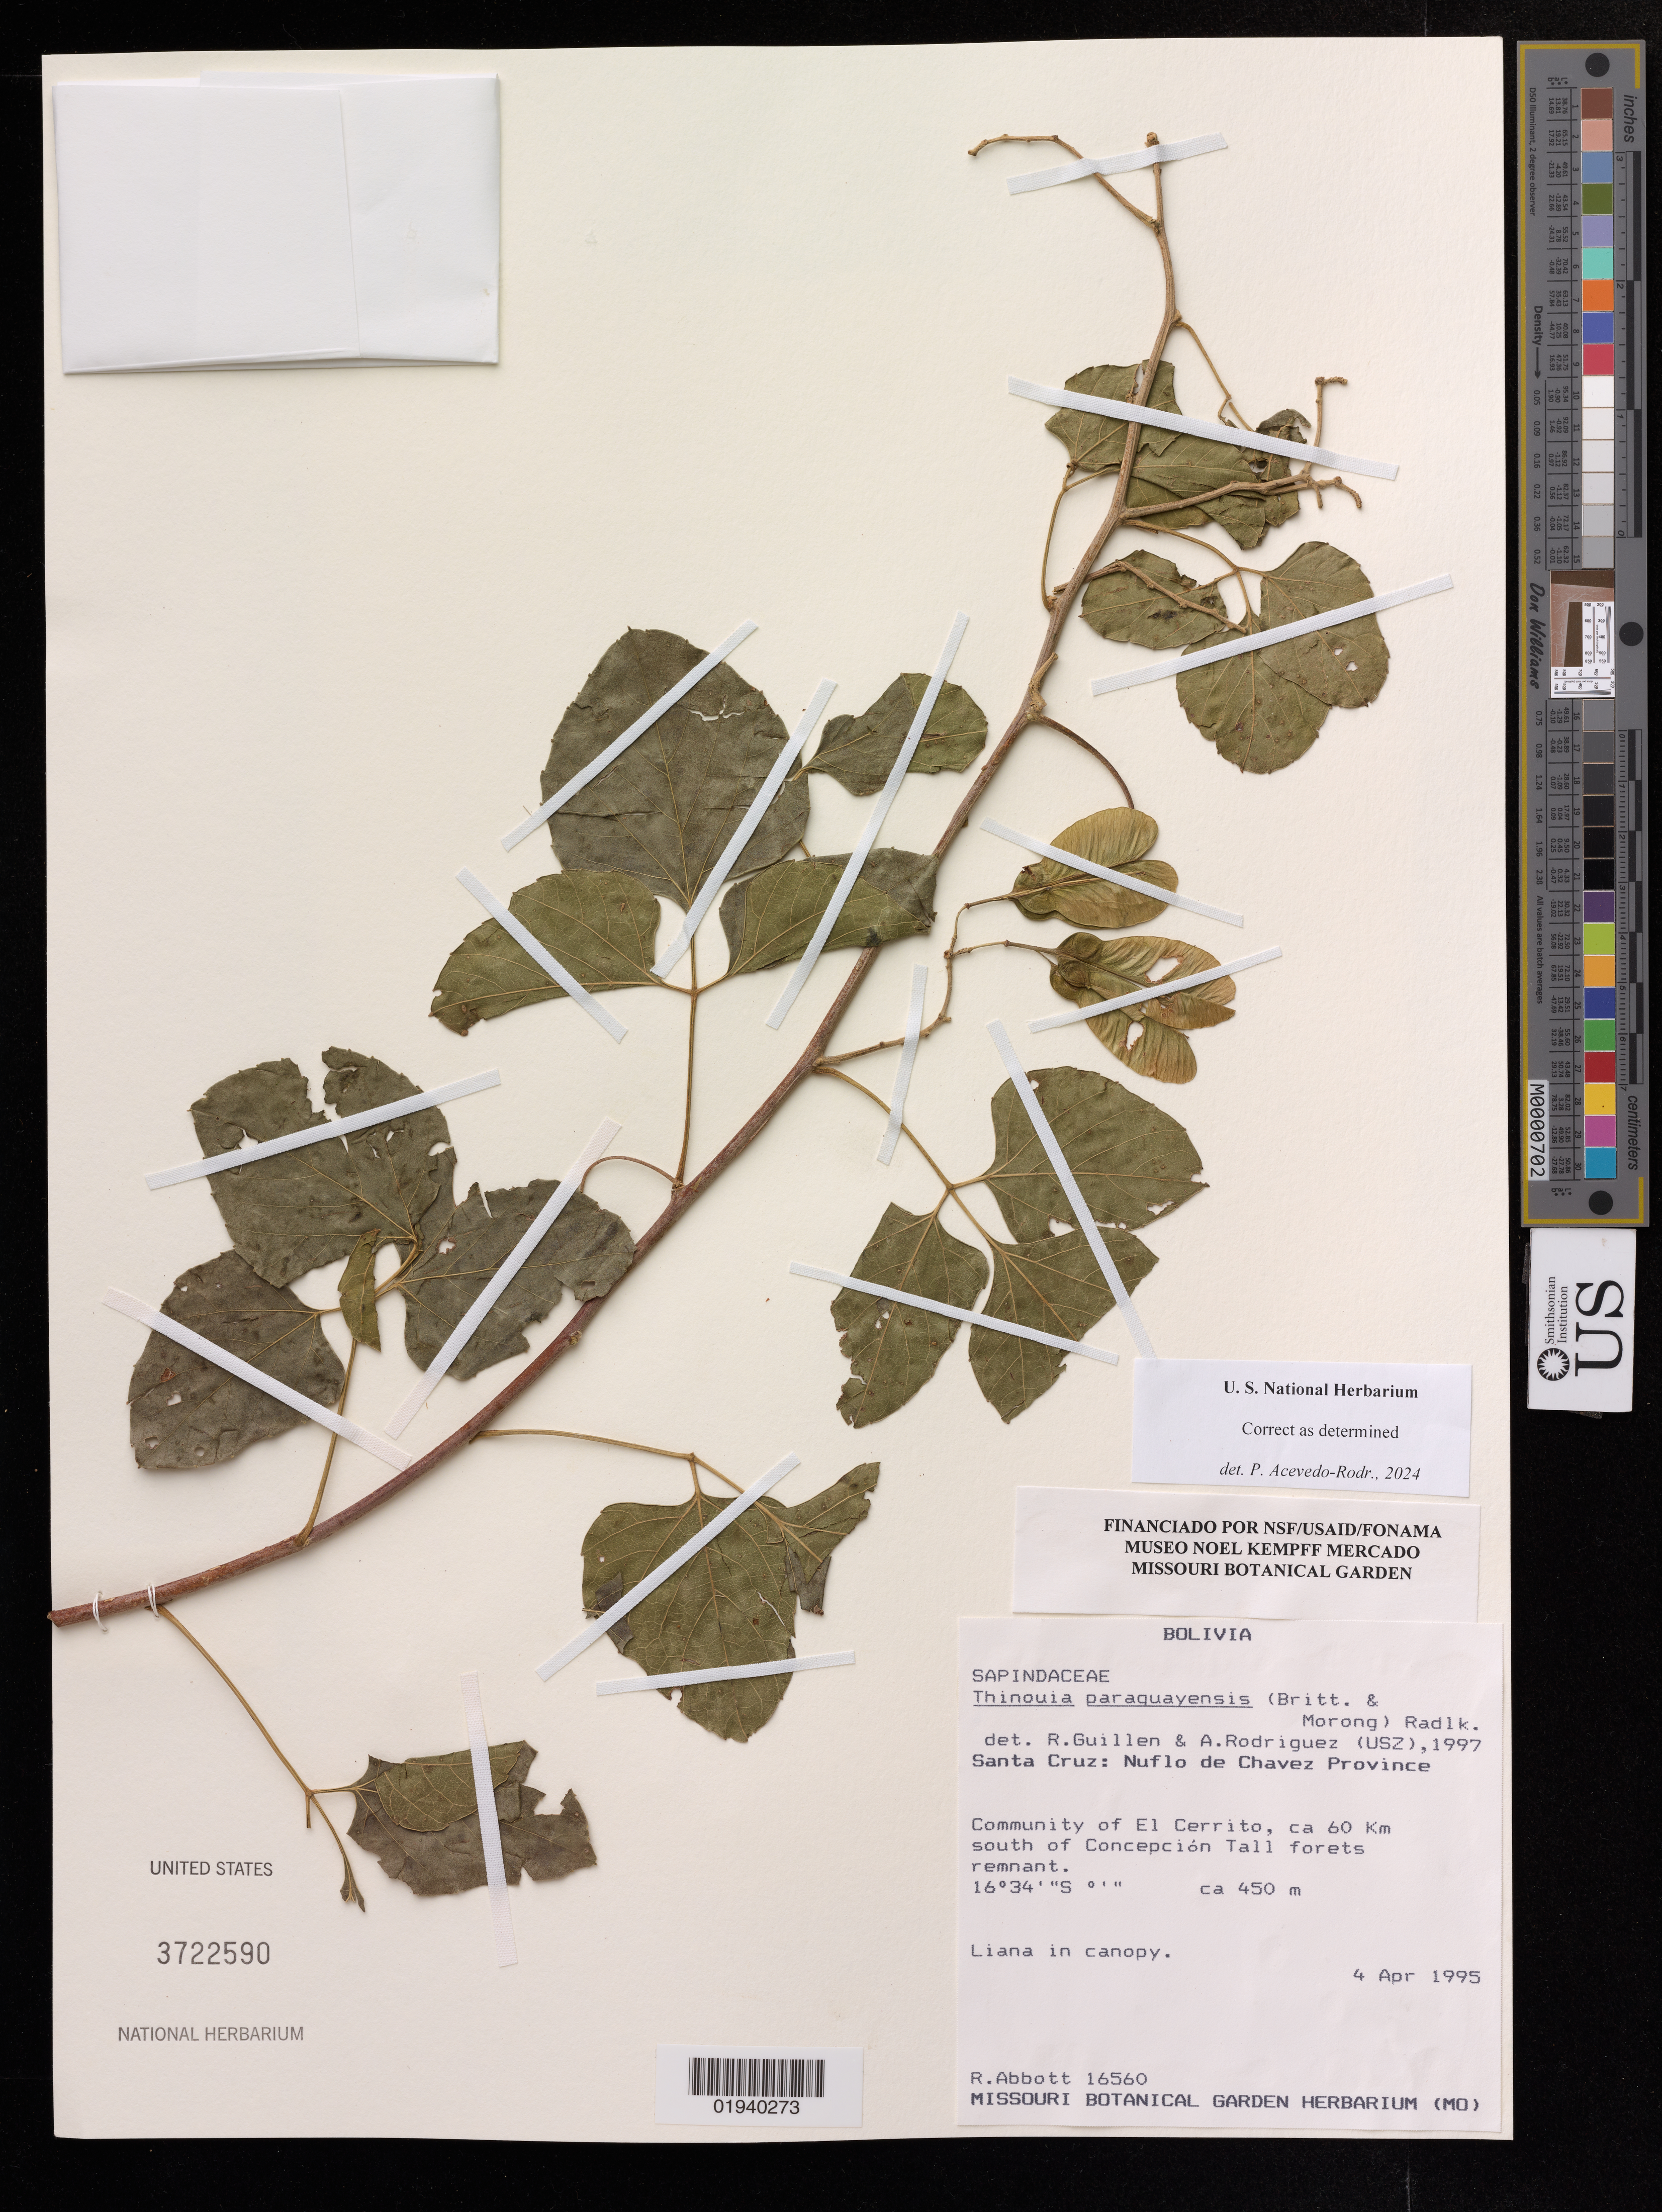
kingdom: Plantae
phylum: Tracheophyta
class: Magnoliopsida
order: Sapindales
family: Sapindaceae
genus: Thinouia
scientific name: Thinouia paraguayensis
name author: (Britton) Radlk.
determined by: Acevedo-Rodriguez, P., (US), Smithsonian Institution - National Museum of Natural History (UNITED STATES)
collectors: R. Abbott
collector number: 16560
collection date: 1995-04-04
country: Bolivia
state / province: Santa Cruz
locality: Nuflo de Chavez Province. Community of El Cerrito, ca. 60 km S of Concepción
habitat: Tall forest remnant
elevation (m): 450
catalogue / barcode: US 3722590